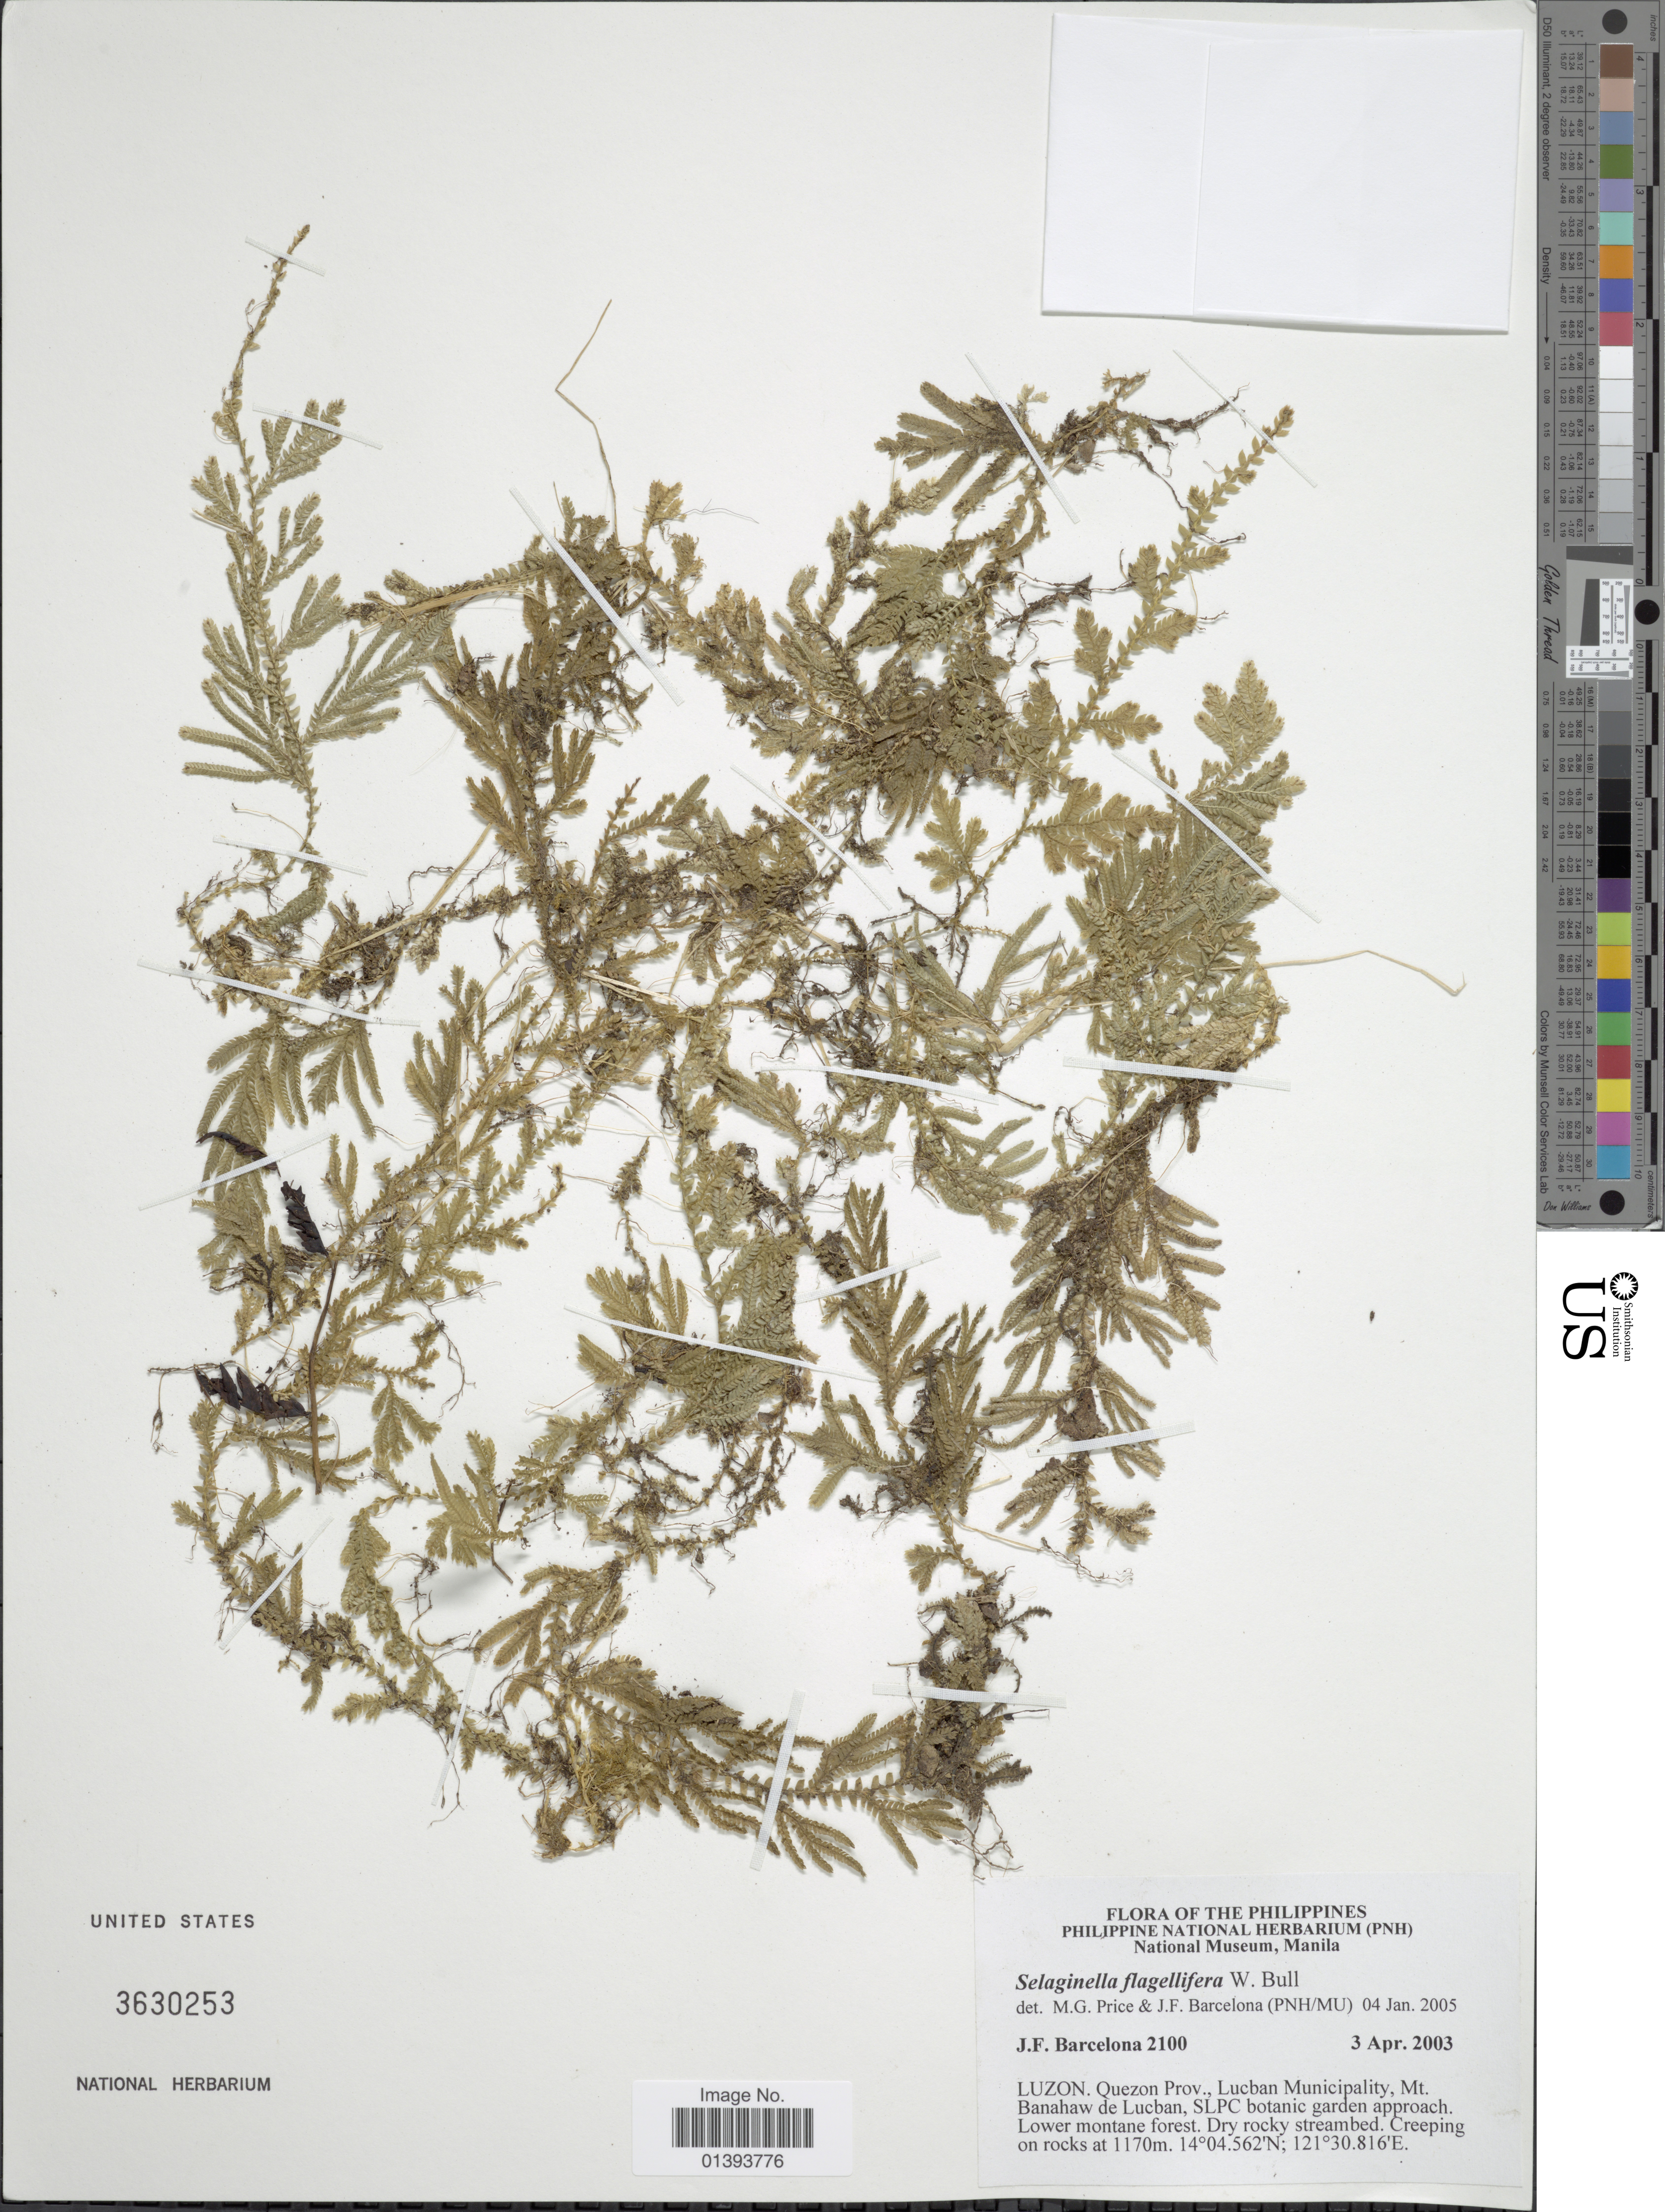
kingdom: Plantae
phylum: Tracheophyta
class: Lycopodiopsida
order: Selaginellales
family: Selaginellaceae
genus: Selaginella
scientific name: Selaginella flagellifera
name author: W. Bull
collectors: J. F. Barcelona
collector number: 2100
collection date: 2003-04-03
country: Philippines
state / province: Central Luzon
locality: Luzon, Quezon Prov., Lucban Municipality, Mt. Banahaw de Lucban, SLPC botanic garden approach, lower montane forest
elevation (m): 1170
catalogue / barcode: US 3630253